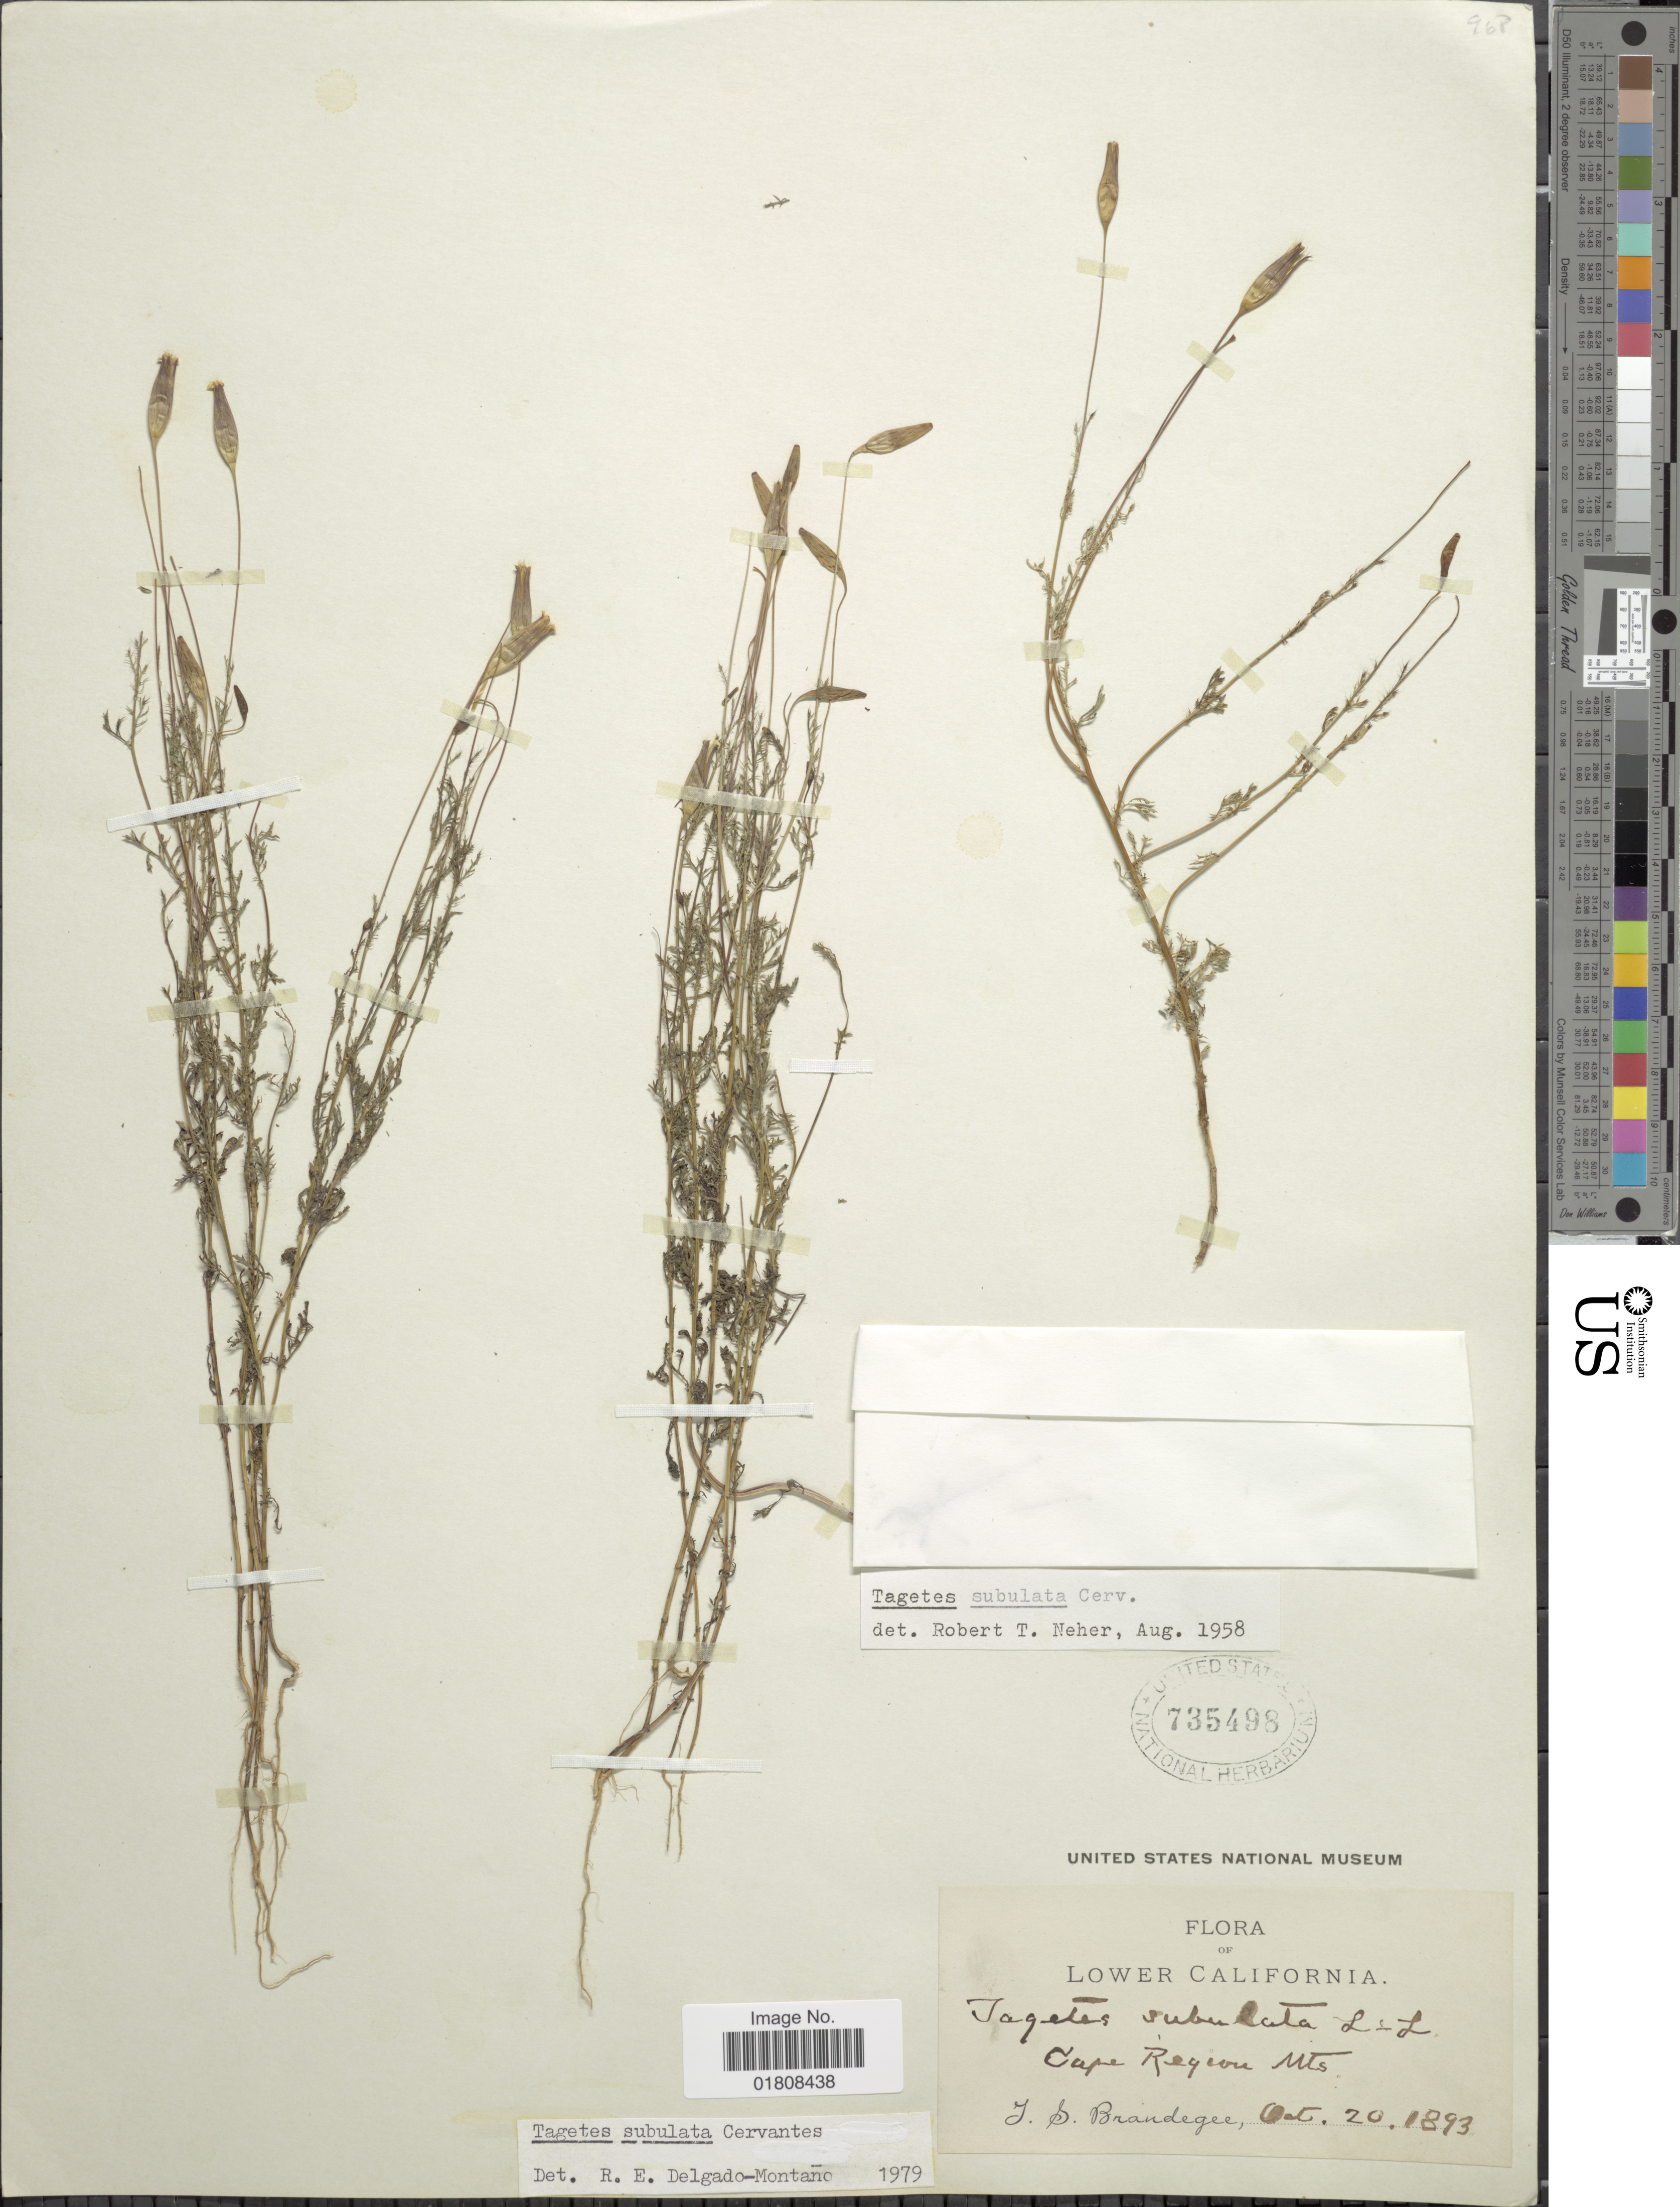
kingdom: Plantae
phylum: Tracheophyta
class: Magnoliopsida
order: Asterales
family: Asteraceae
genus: Tagetes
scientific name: Tagetes subulata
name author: Cerv.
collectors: T. S. Brandegee (herbarium)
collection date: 1893-10-20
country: Mexico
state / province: Baja California Sur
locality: Lower California, Cape Region Mts.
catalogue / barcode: US 735498